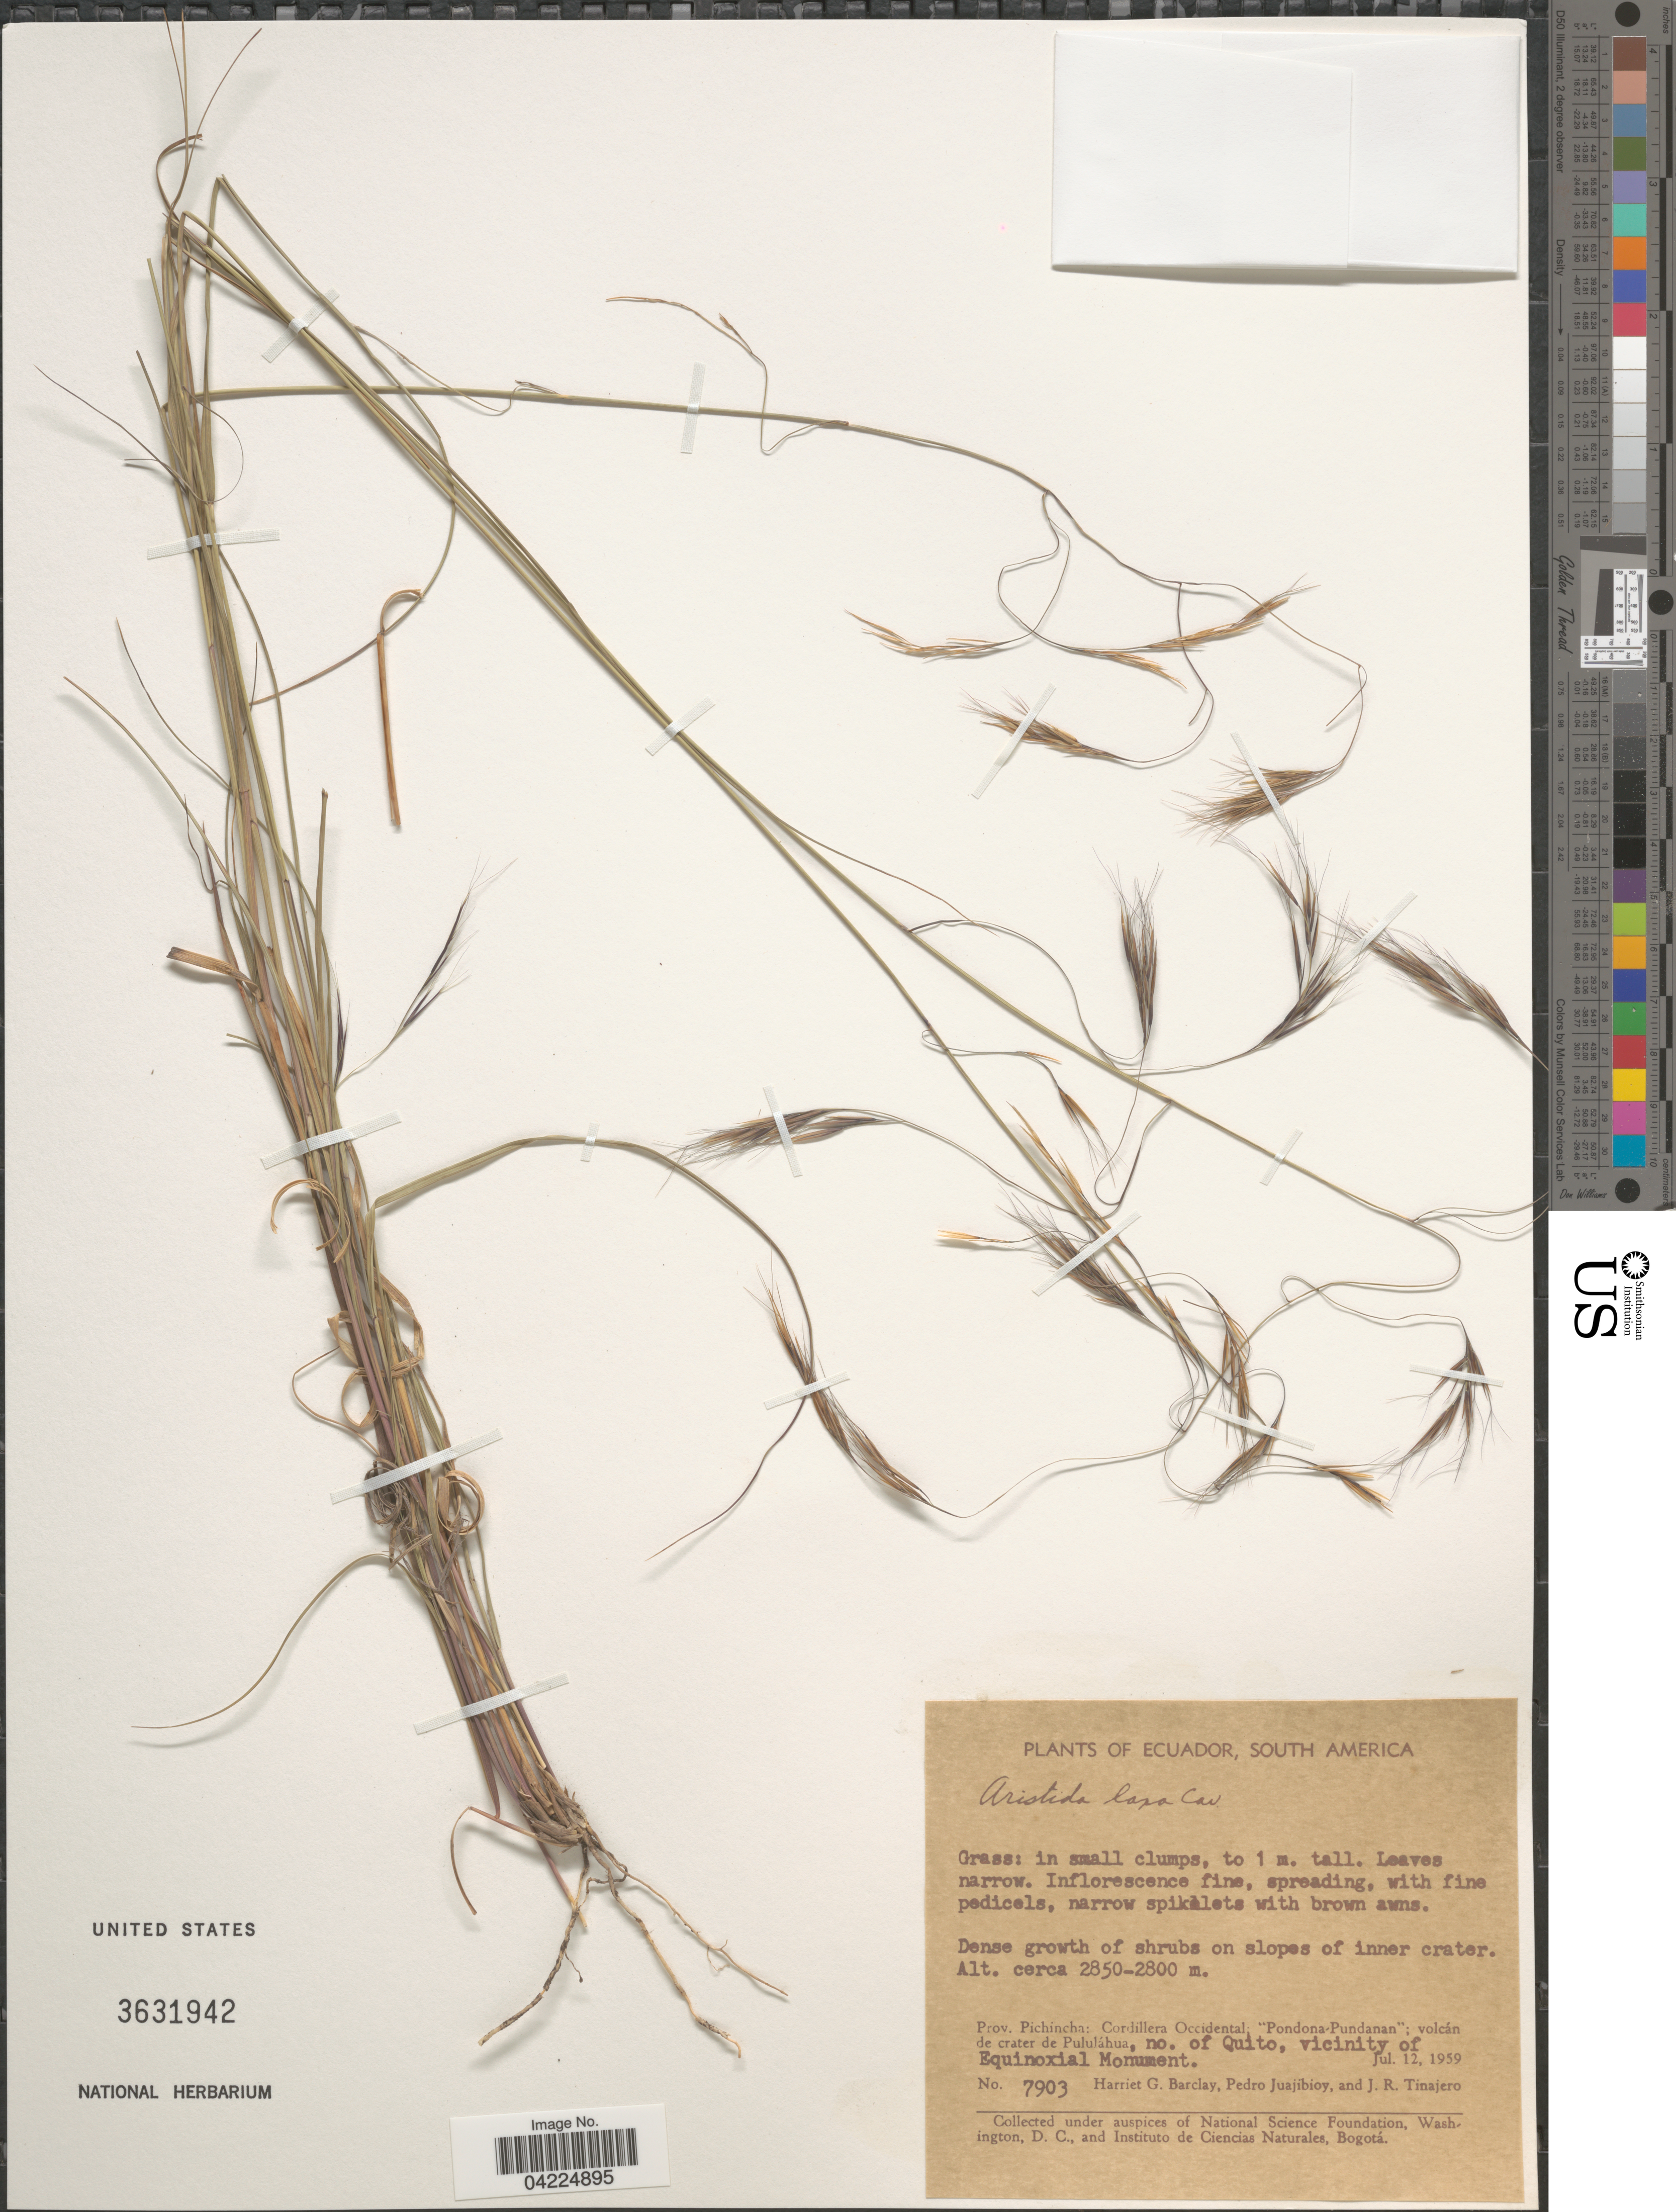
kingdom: Plantae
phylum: Tracheophyta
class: Liliopsida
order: Poales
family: Poaceae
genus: Aristida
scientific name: Aristida laxa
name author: Cav.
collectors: H. G. Barclay, P. Juajibioy & J. Tinajero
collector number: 7903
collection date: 1959-07-12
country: Ecuador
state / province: Pichincha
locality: Dense growth of shrubs on slopes of inner crater. Cordillera Occidental: "Pondona-Pundanan"; volcán de crater de Pululáhua, no. of Quito, vicinity of Equinoxial Monument.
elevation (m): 2800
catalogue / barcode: US 3631942